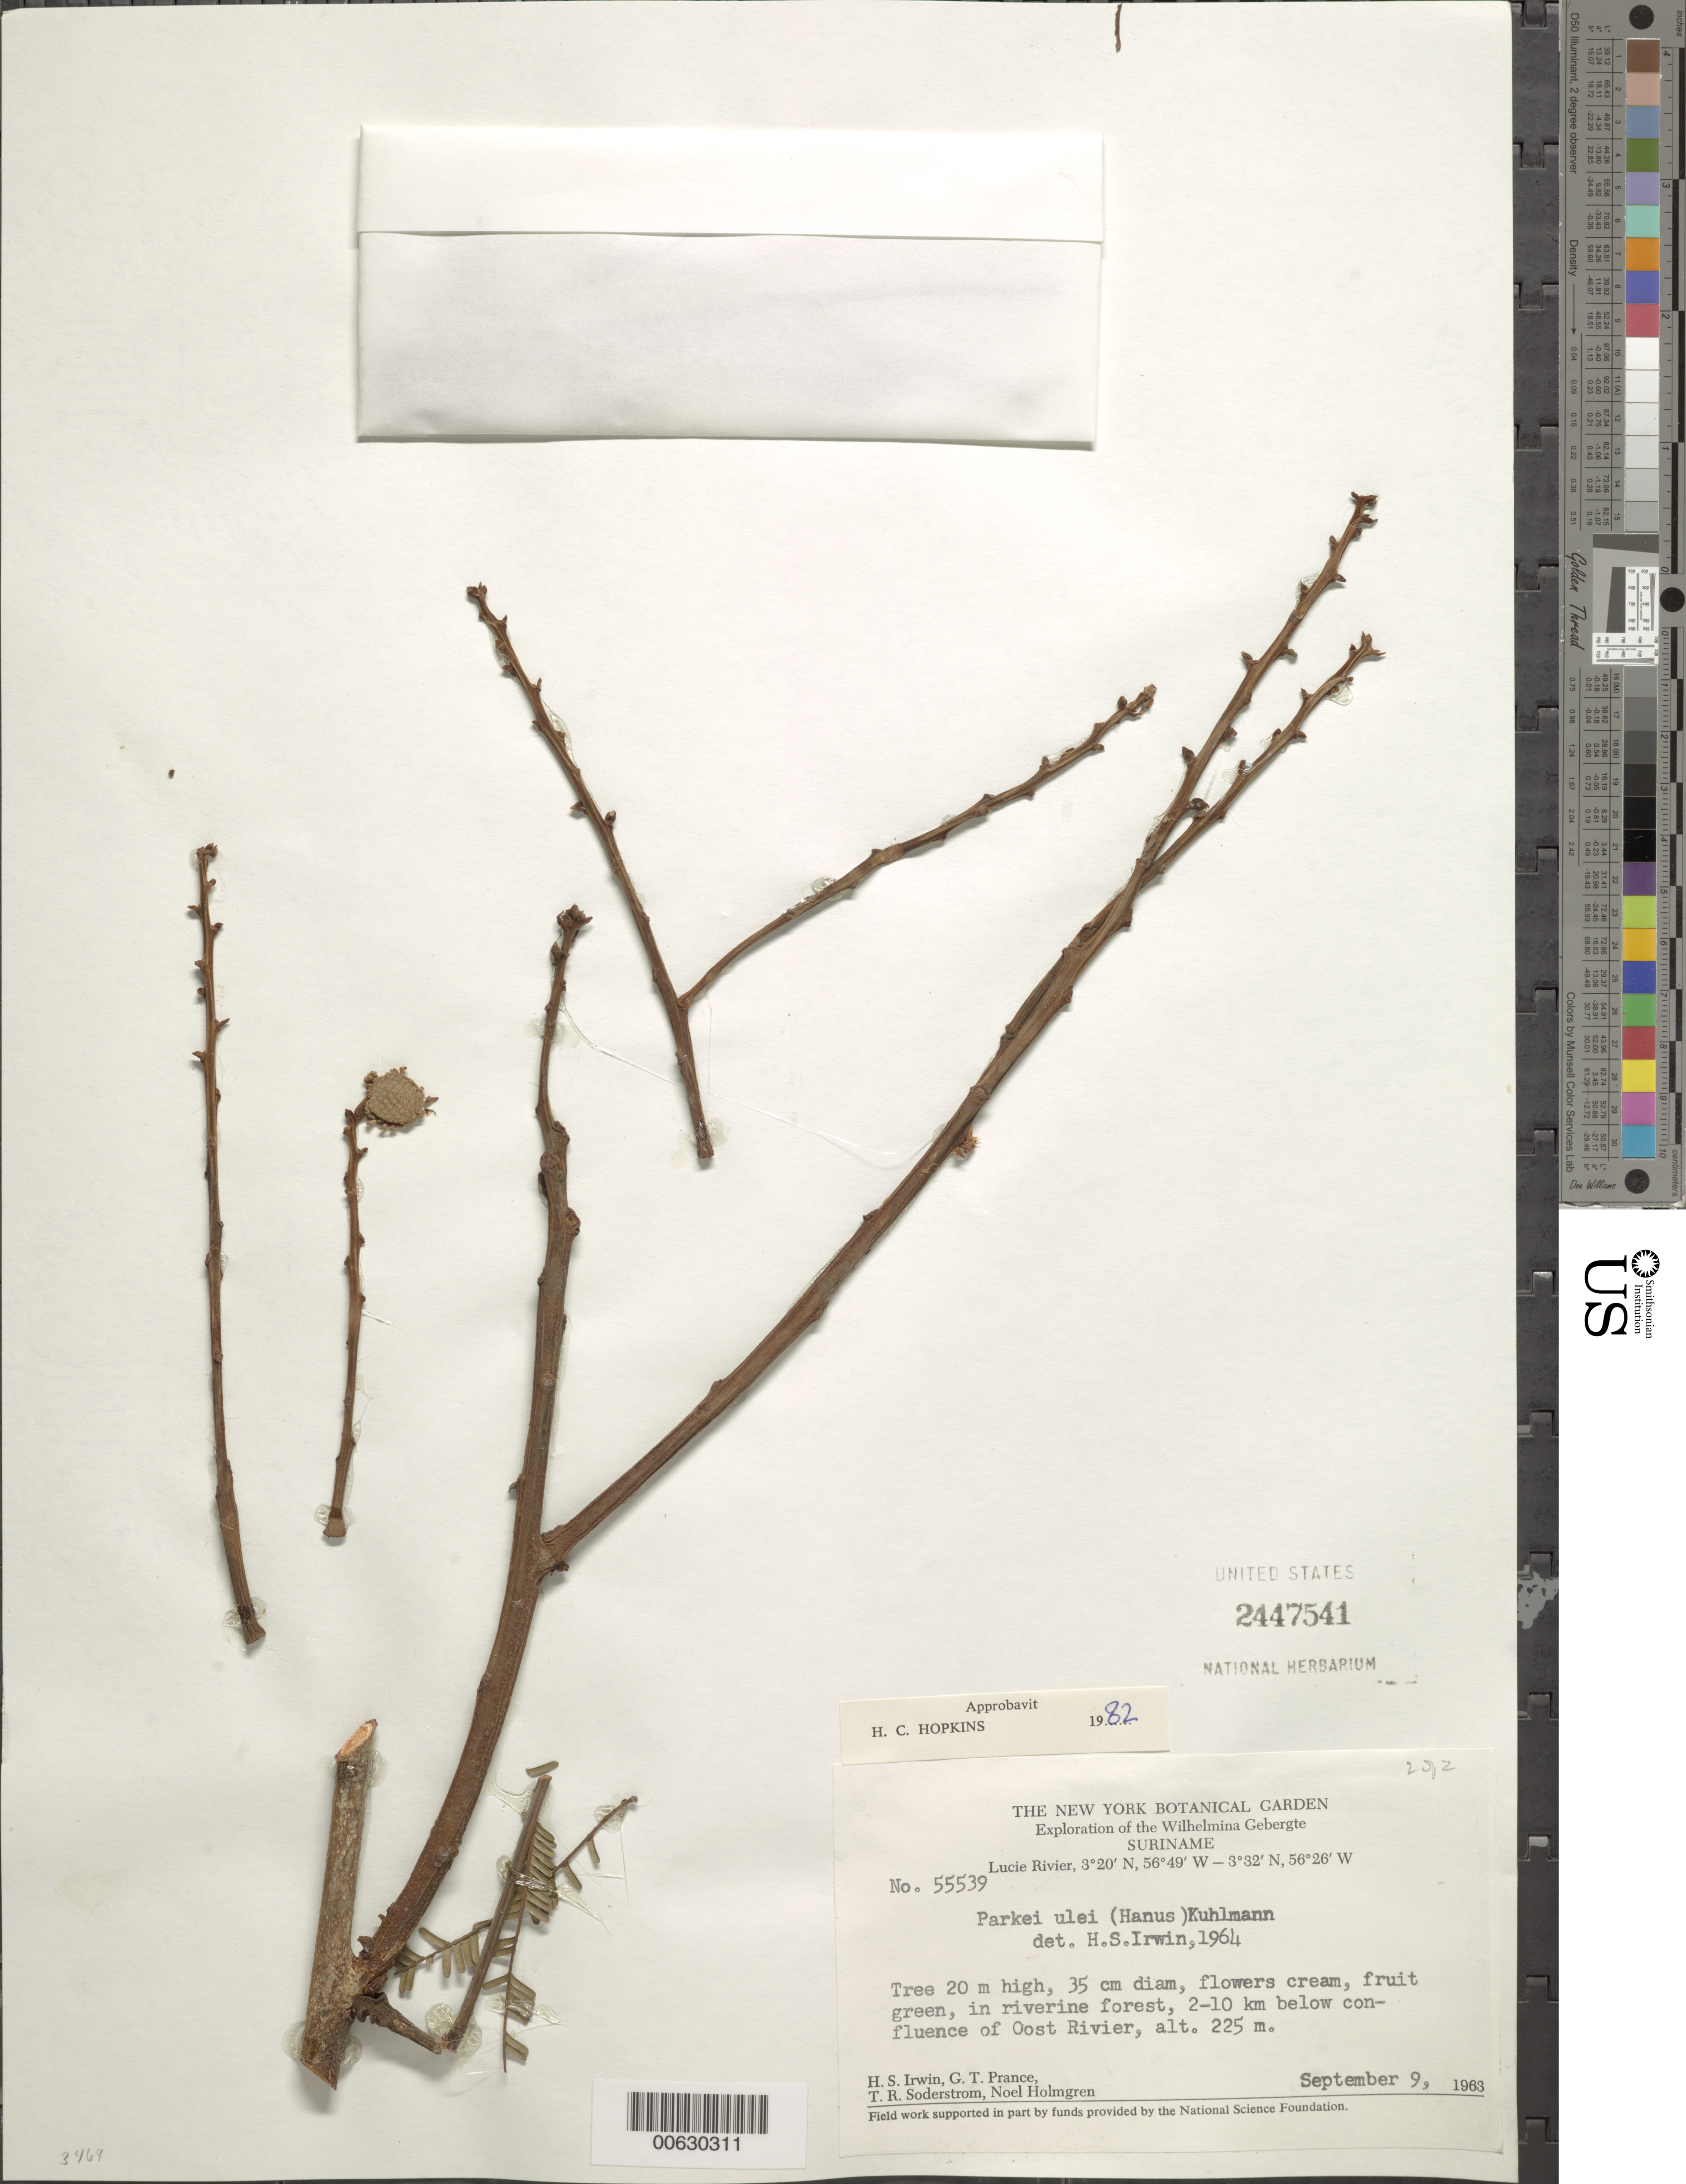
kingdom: Plantae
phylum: Tracheophyta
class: Magnoliopsida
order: Fabales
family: Fabaceae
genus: Parkia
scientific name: Parkia ulei var. ulei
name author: Kuhlm.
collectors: H. Irwin, G. T. Prance, T. R. Soderstrom & N. H. Holmgren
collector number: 55539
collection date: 1963-09-09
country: Suriname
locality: Wilhelmina Gebergte, Suriname. 2-10 km below confluence of Oost River.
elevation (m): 225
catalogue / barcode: US 2447541